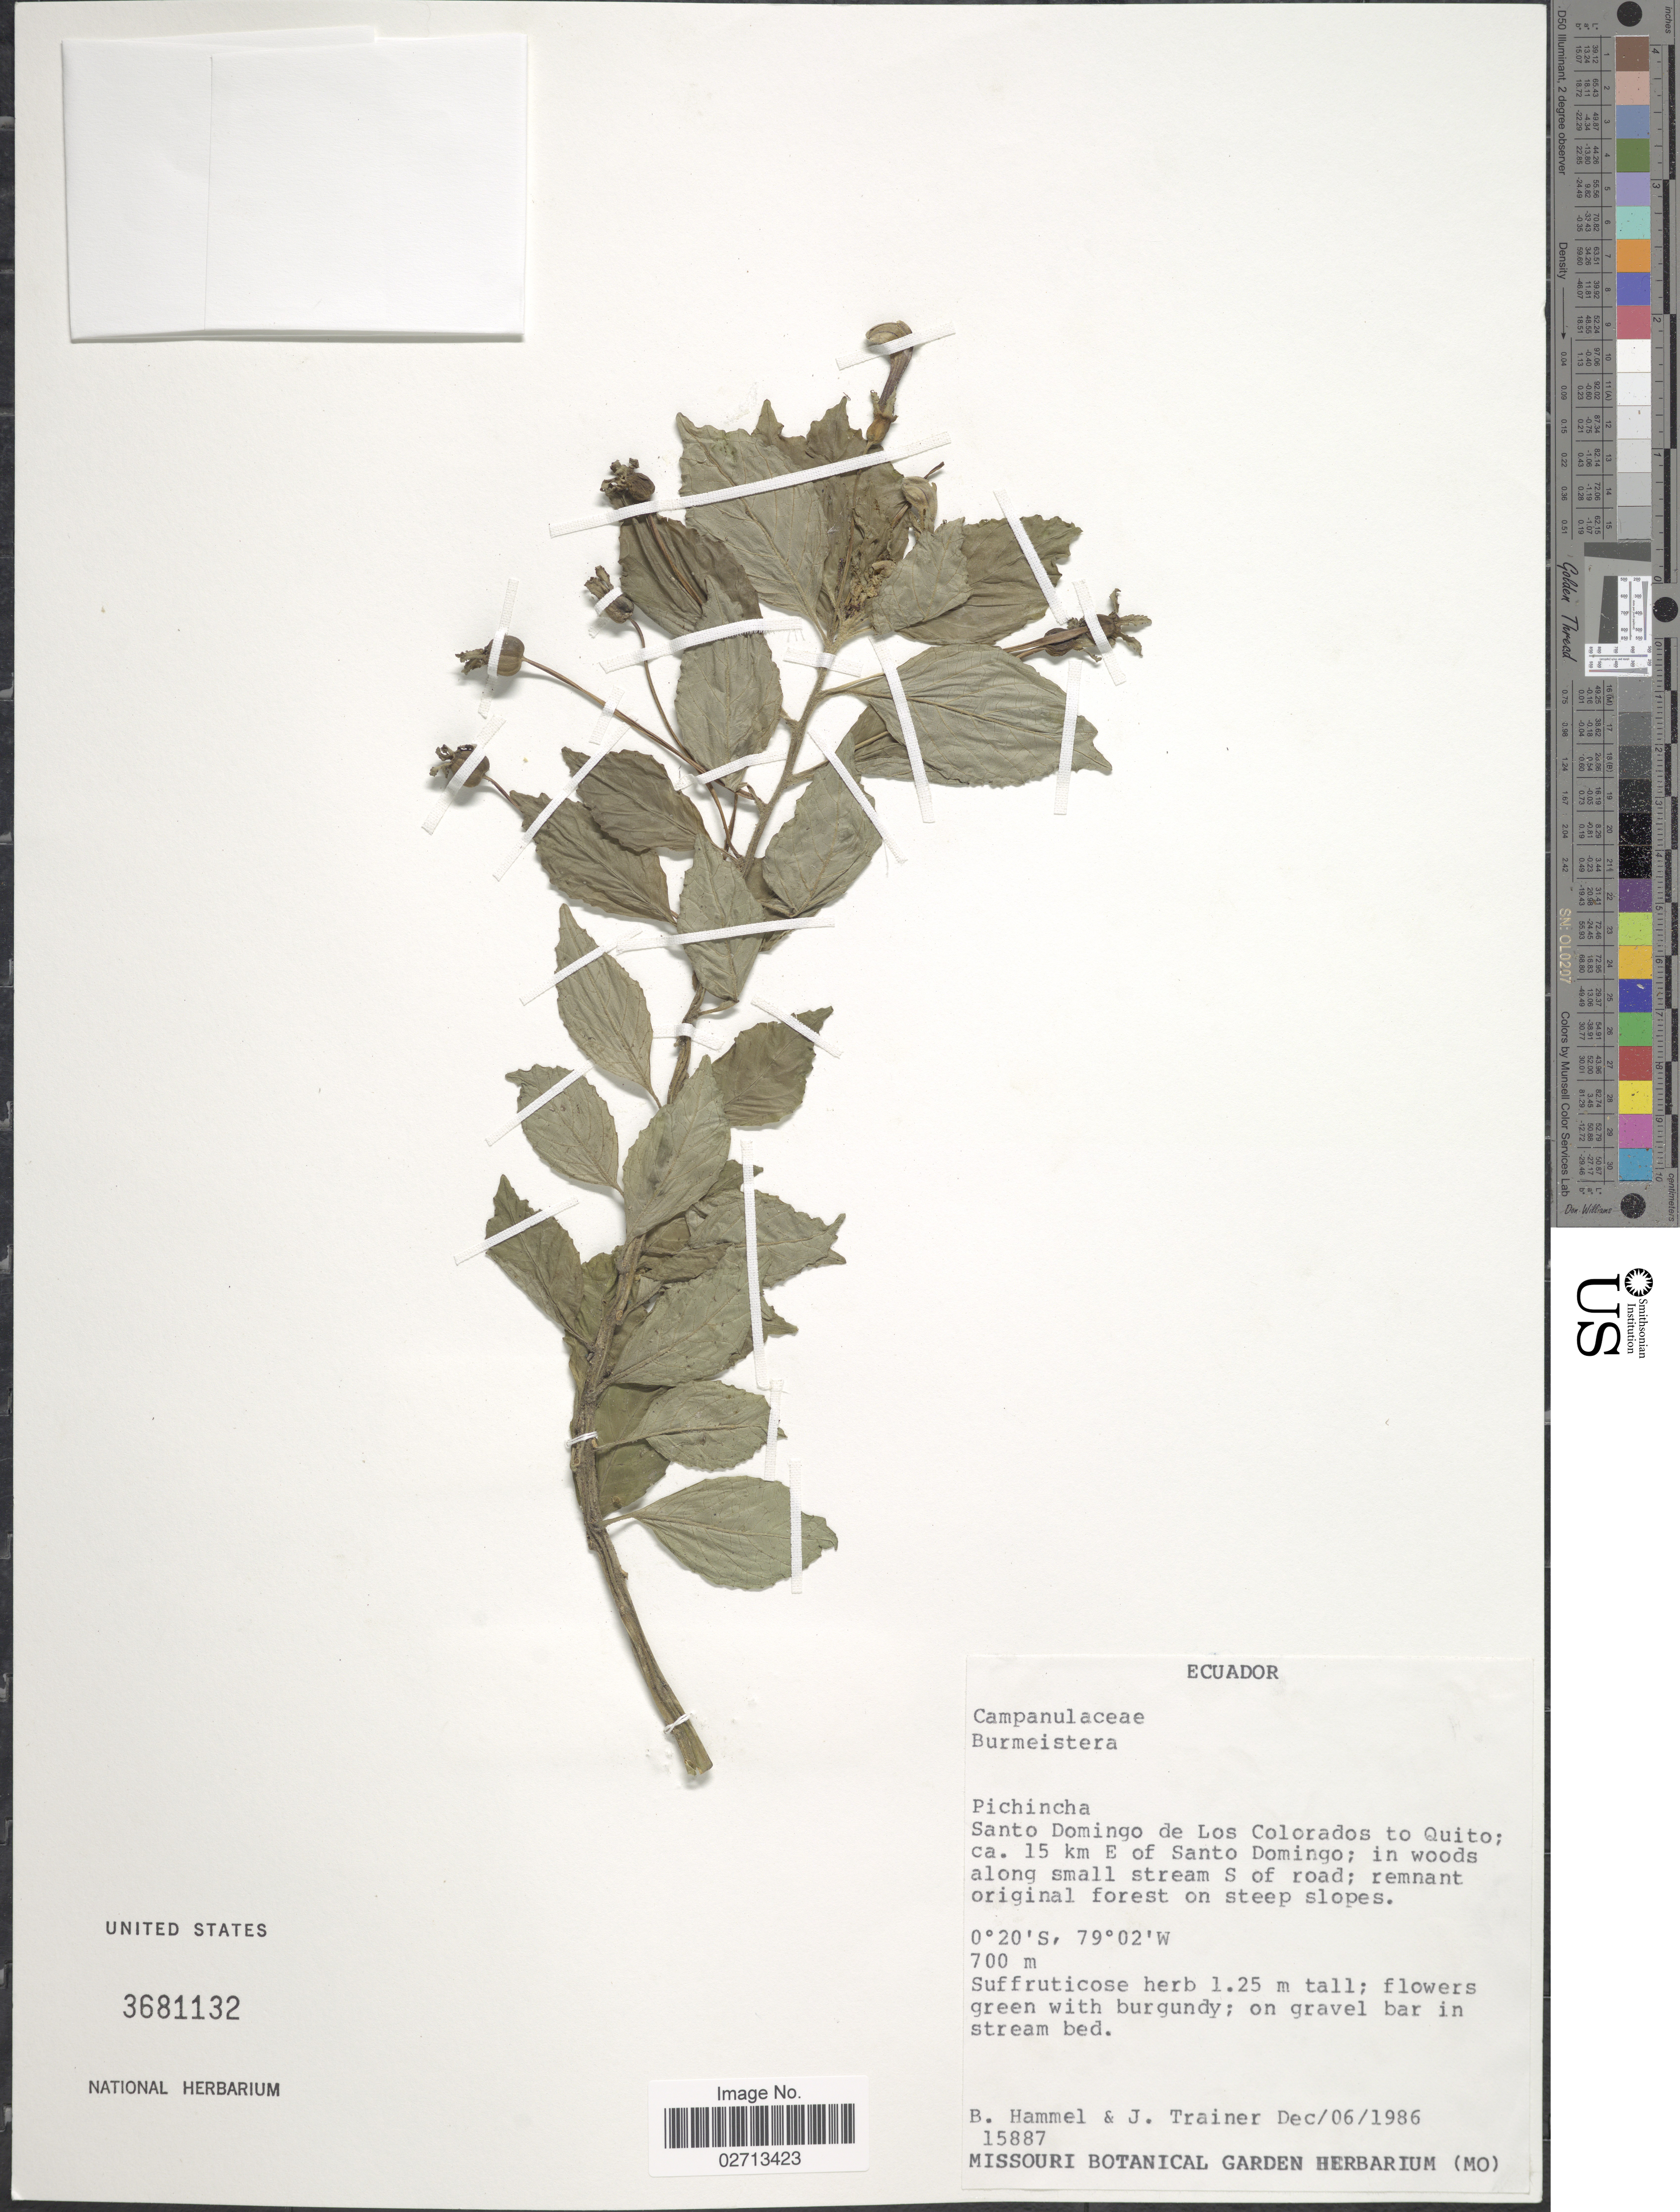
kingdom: Plantae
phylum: Tracheophyta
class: Magnoliopsida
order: Asterales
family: Campanulaceae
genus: Burmeistera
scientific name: Burmeistera sp.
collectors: B. Hammel & J. Trainer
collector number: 15887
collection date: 1986-12-06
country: Ecuador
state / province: Pichincha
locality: Santo Domingo de Los Colorados to Quito; ca. 15 km E of Santo Domingo; in woods along small stream S of road.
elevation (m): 700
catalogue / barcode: US 3681132